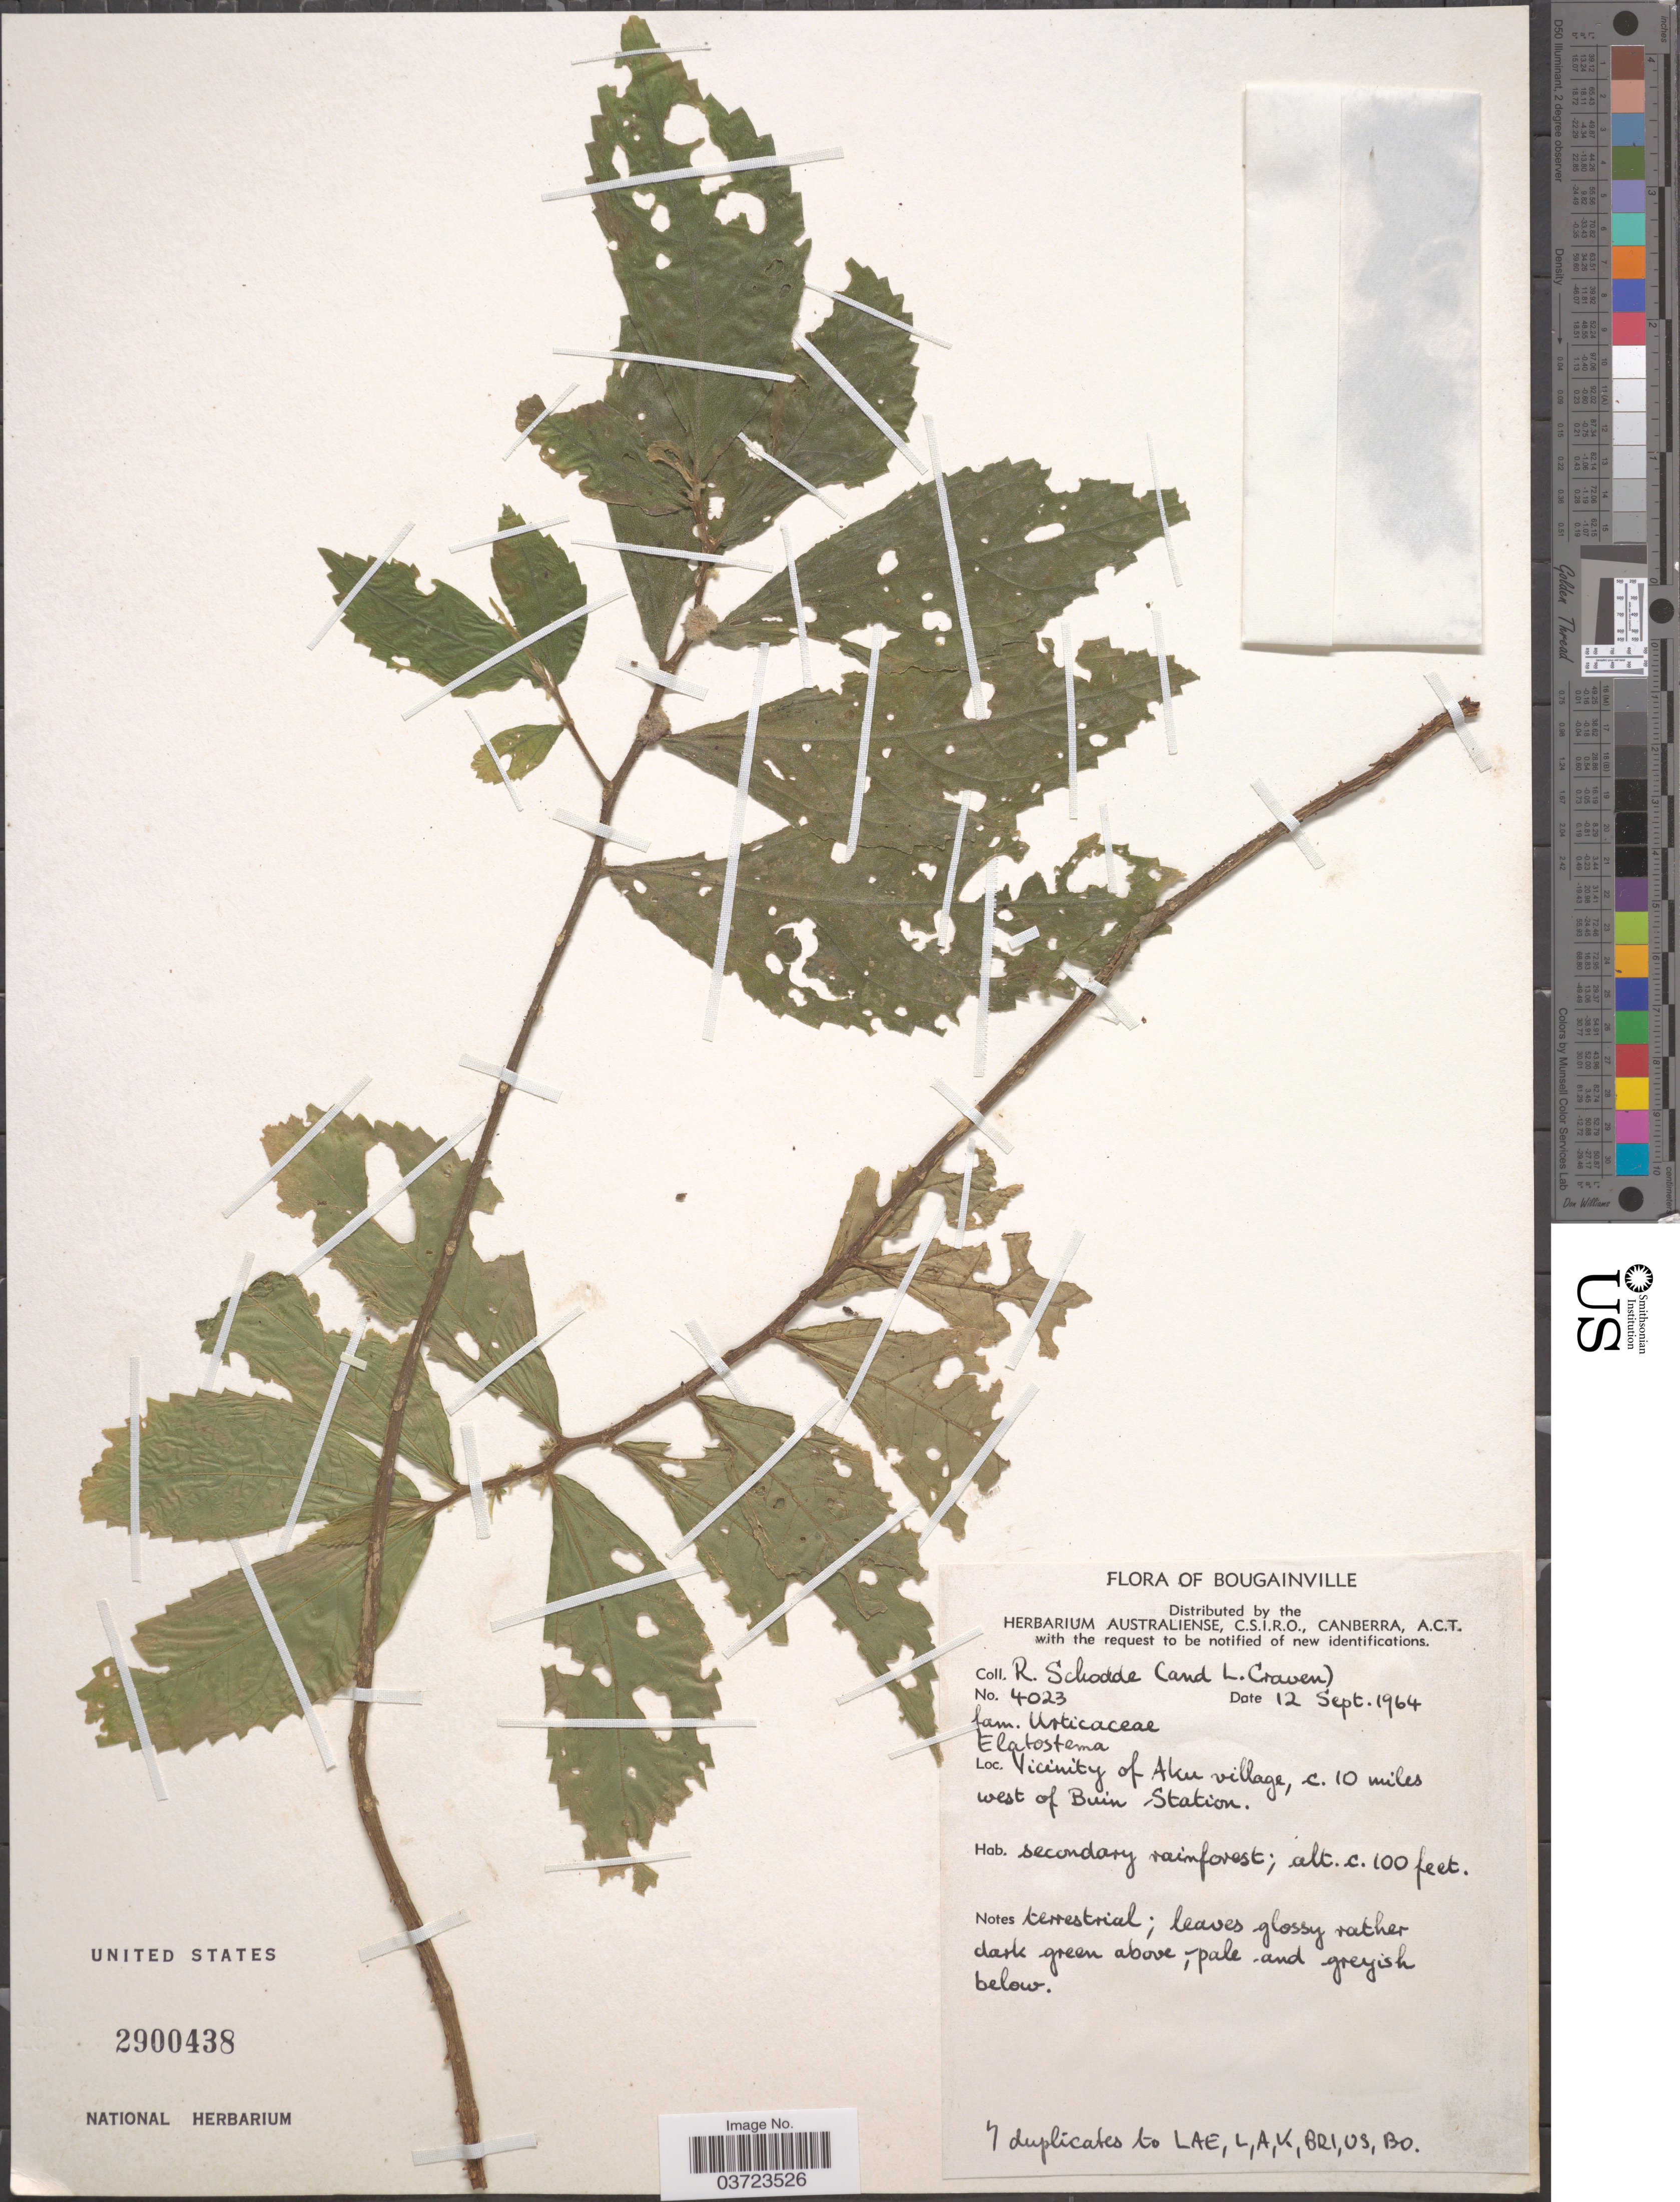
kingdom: Plantae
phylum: Tracheophyta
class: Magnoliopsida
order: Rosales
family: Urticaceae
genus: Elatostema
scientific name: Elatostema sp.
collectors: R. Schodde & L. A. Craven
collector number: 4023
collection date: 1964-09-12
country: Papua New Guinea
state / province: Bougainville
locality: Vicinity of Aku village, c. 10 miles west of Buin Station.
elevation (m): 30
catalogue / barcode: US 2900438